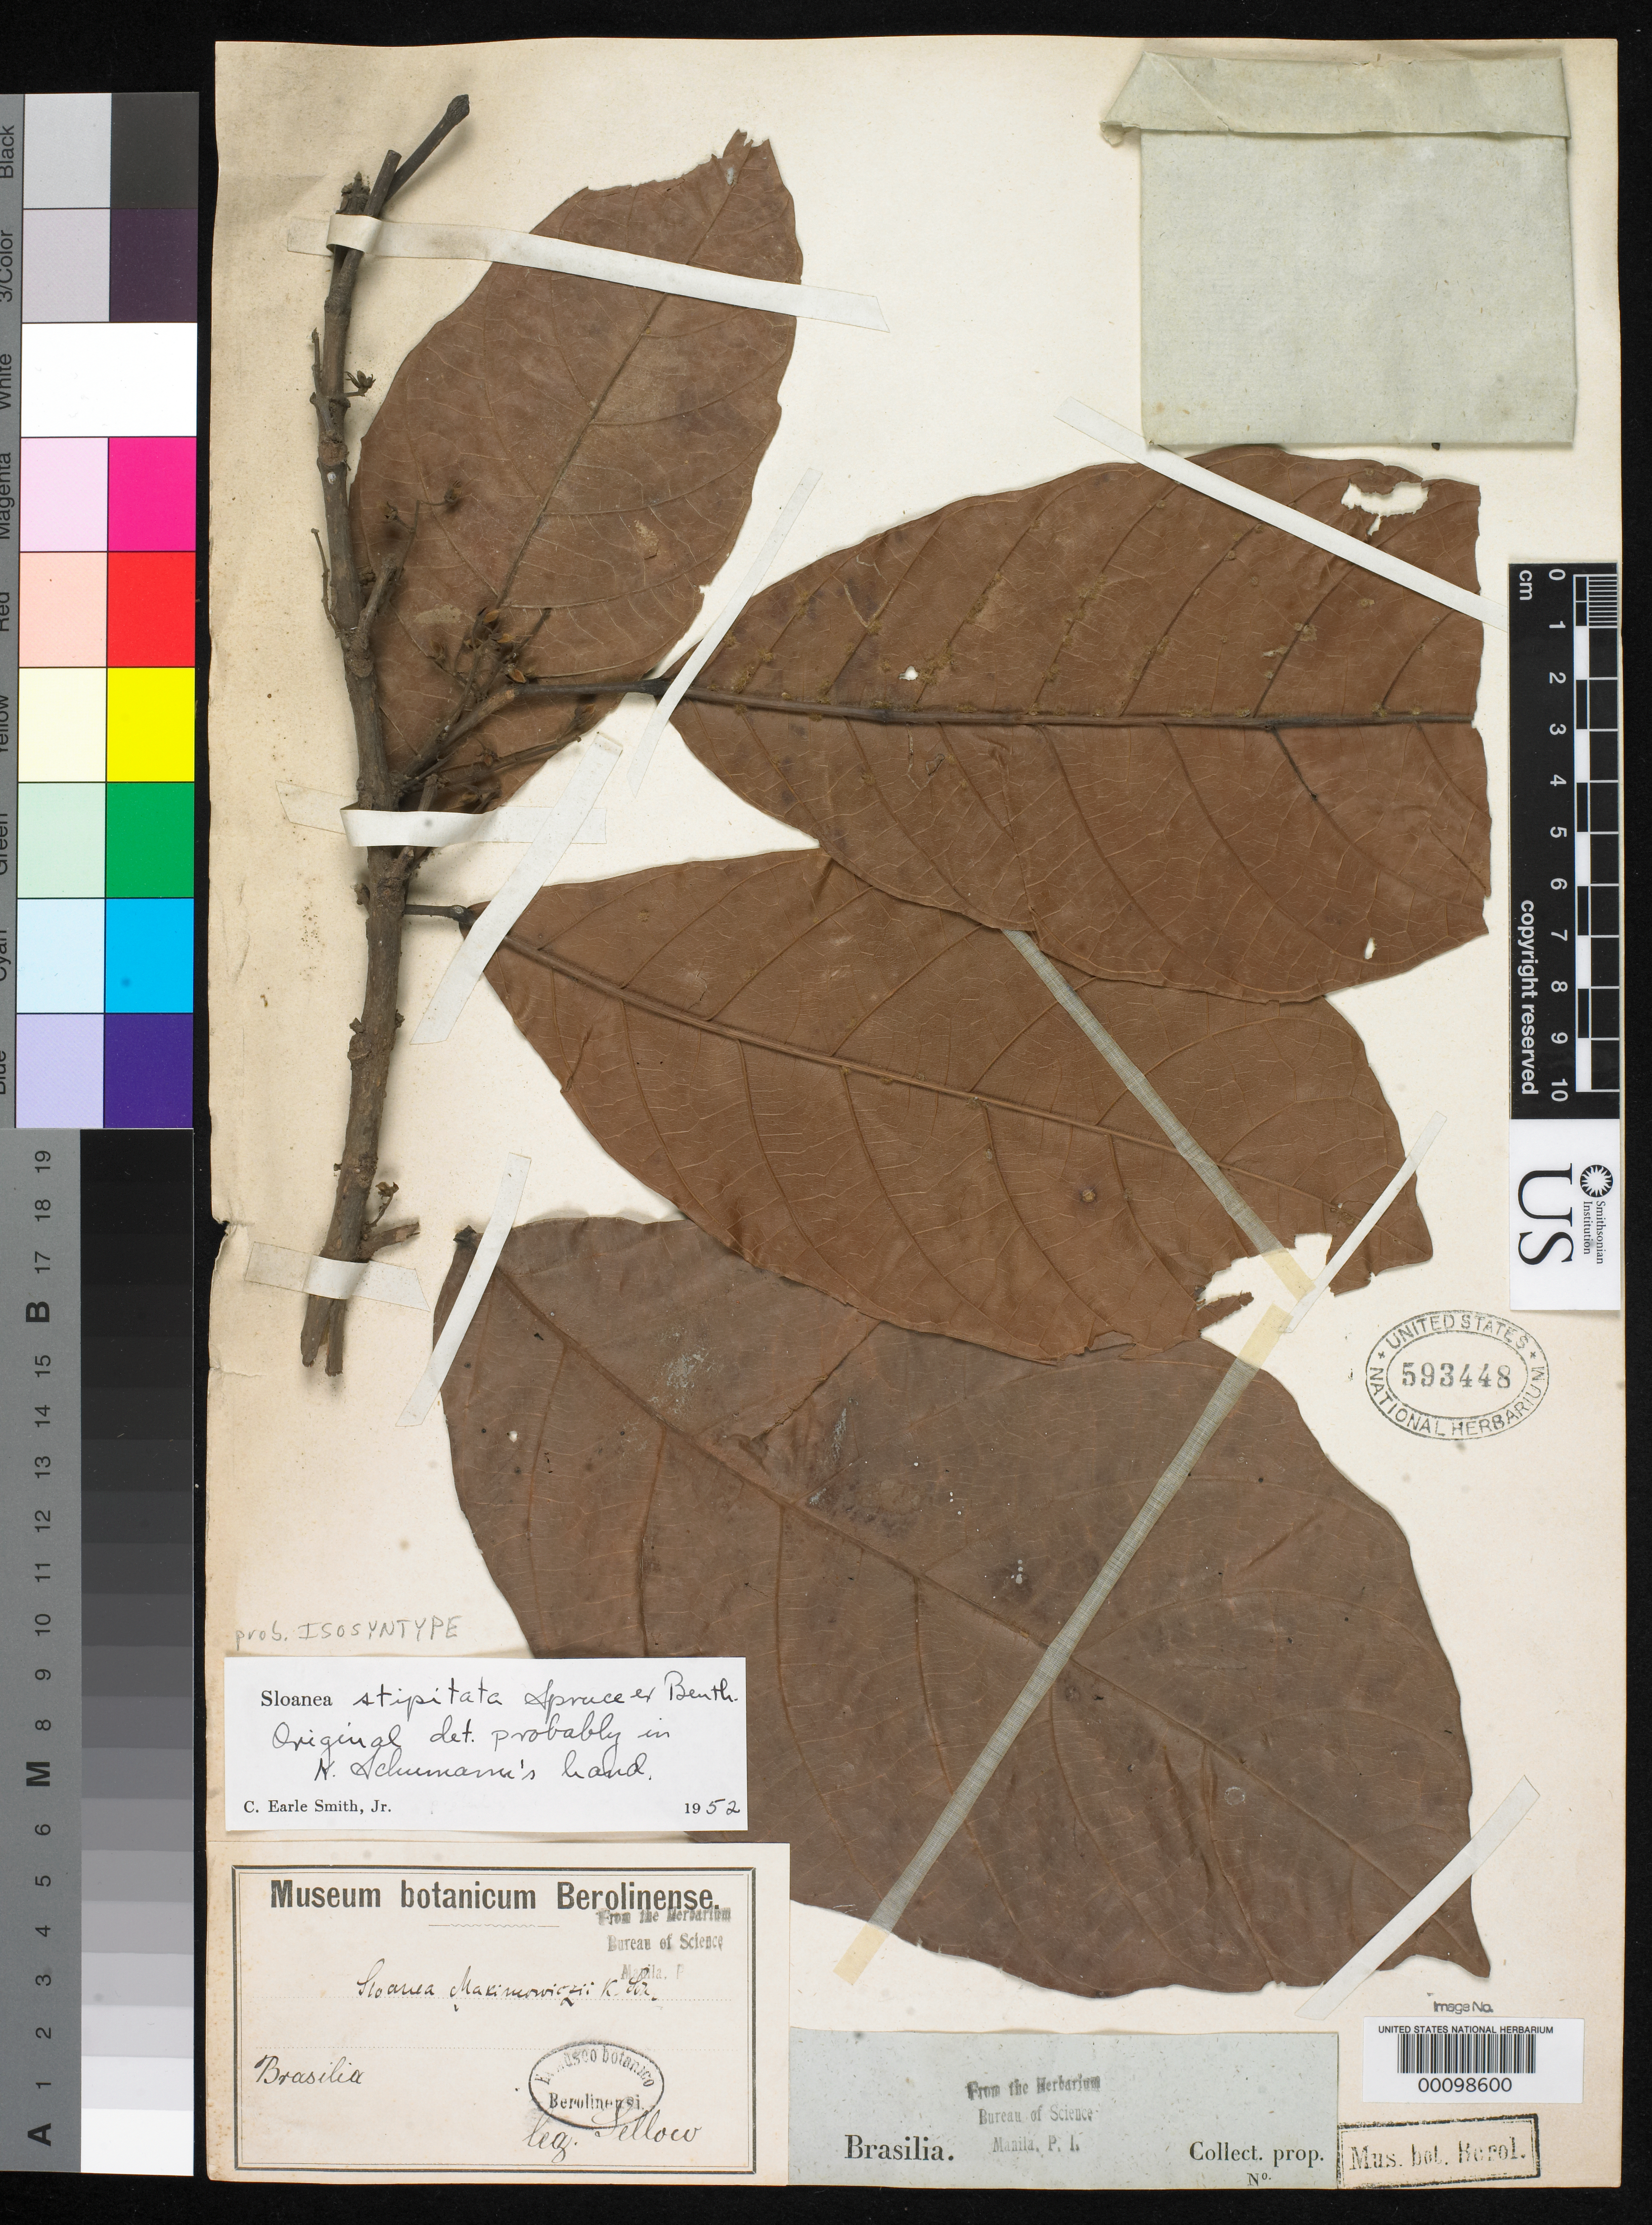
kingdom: Plantae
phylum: Tracheophyta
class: Magnoliopsida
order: Oxalidales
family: Elaeocarpaceae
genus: Sloanea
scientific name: Sloanea stipitata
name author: Spruce ex Benth.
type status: Possible Isosyntype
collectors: F. Sellow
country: Brazil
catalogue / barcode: US 593448